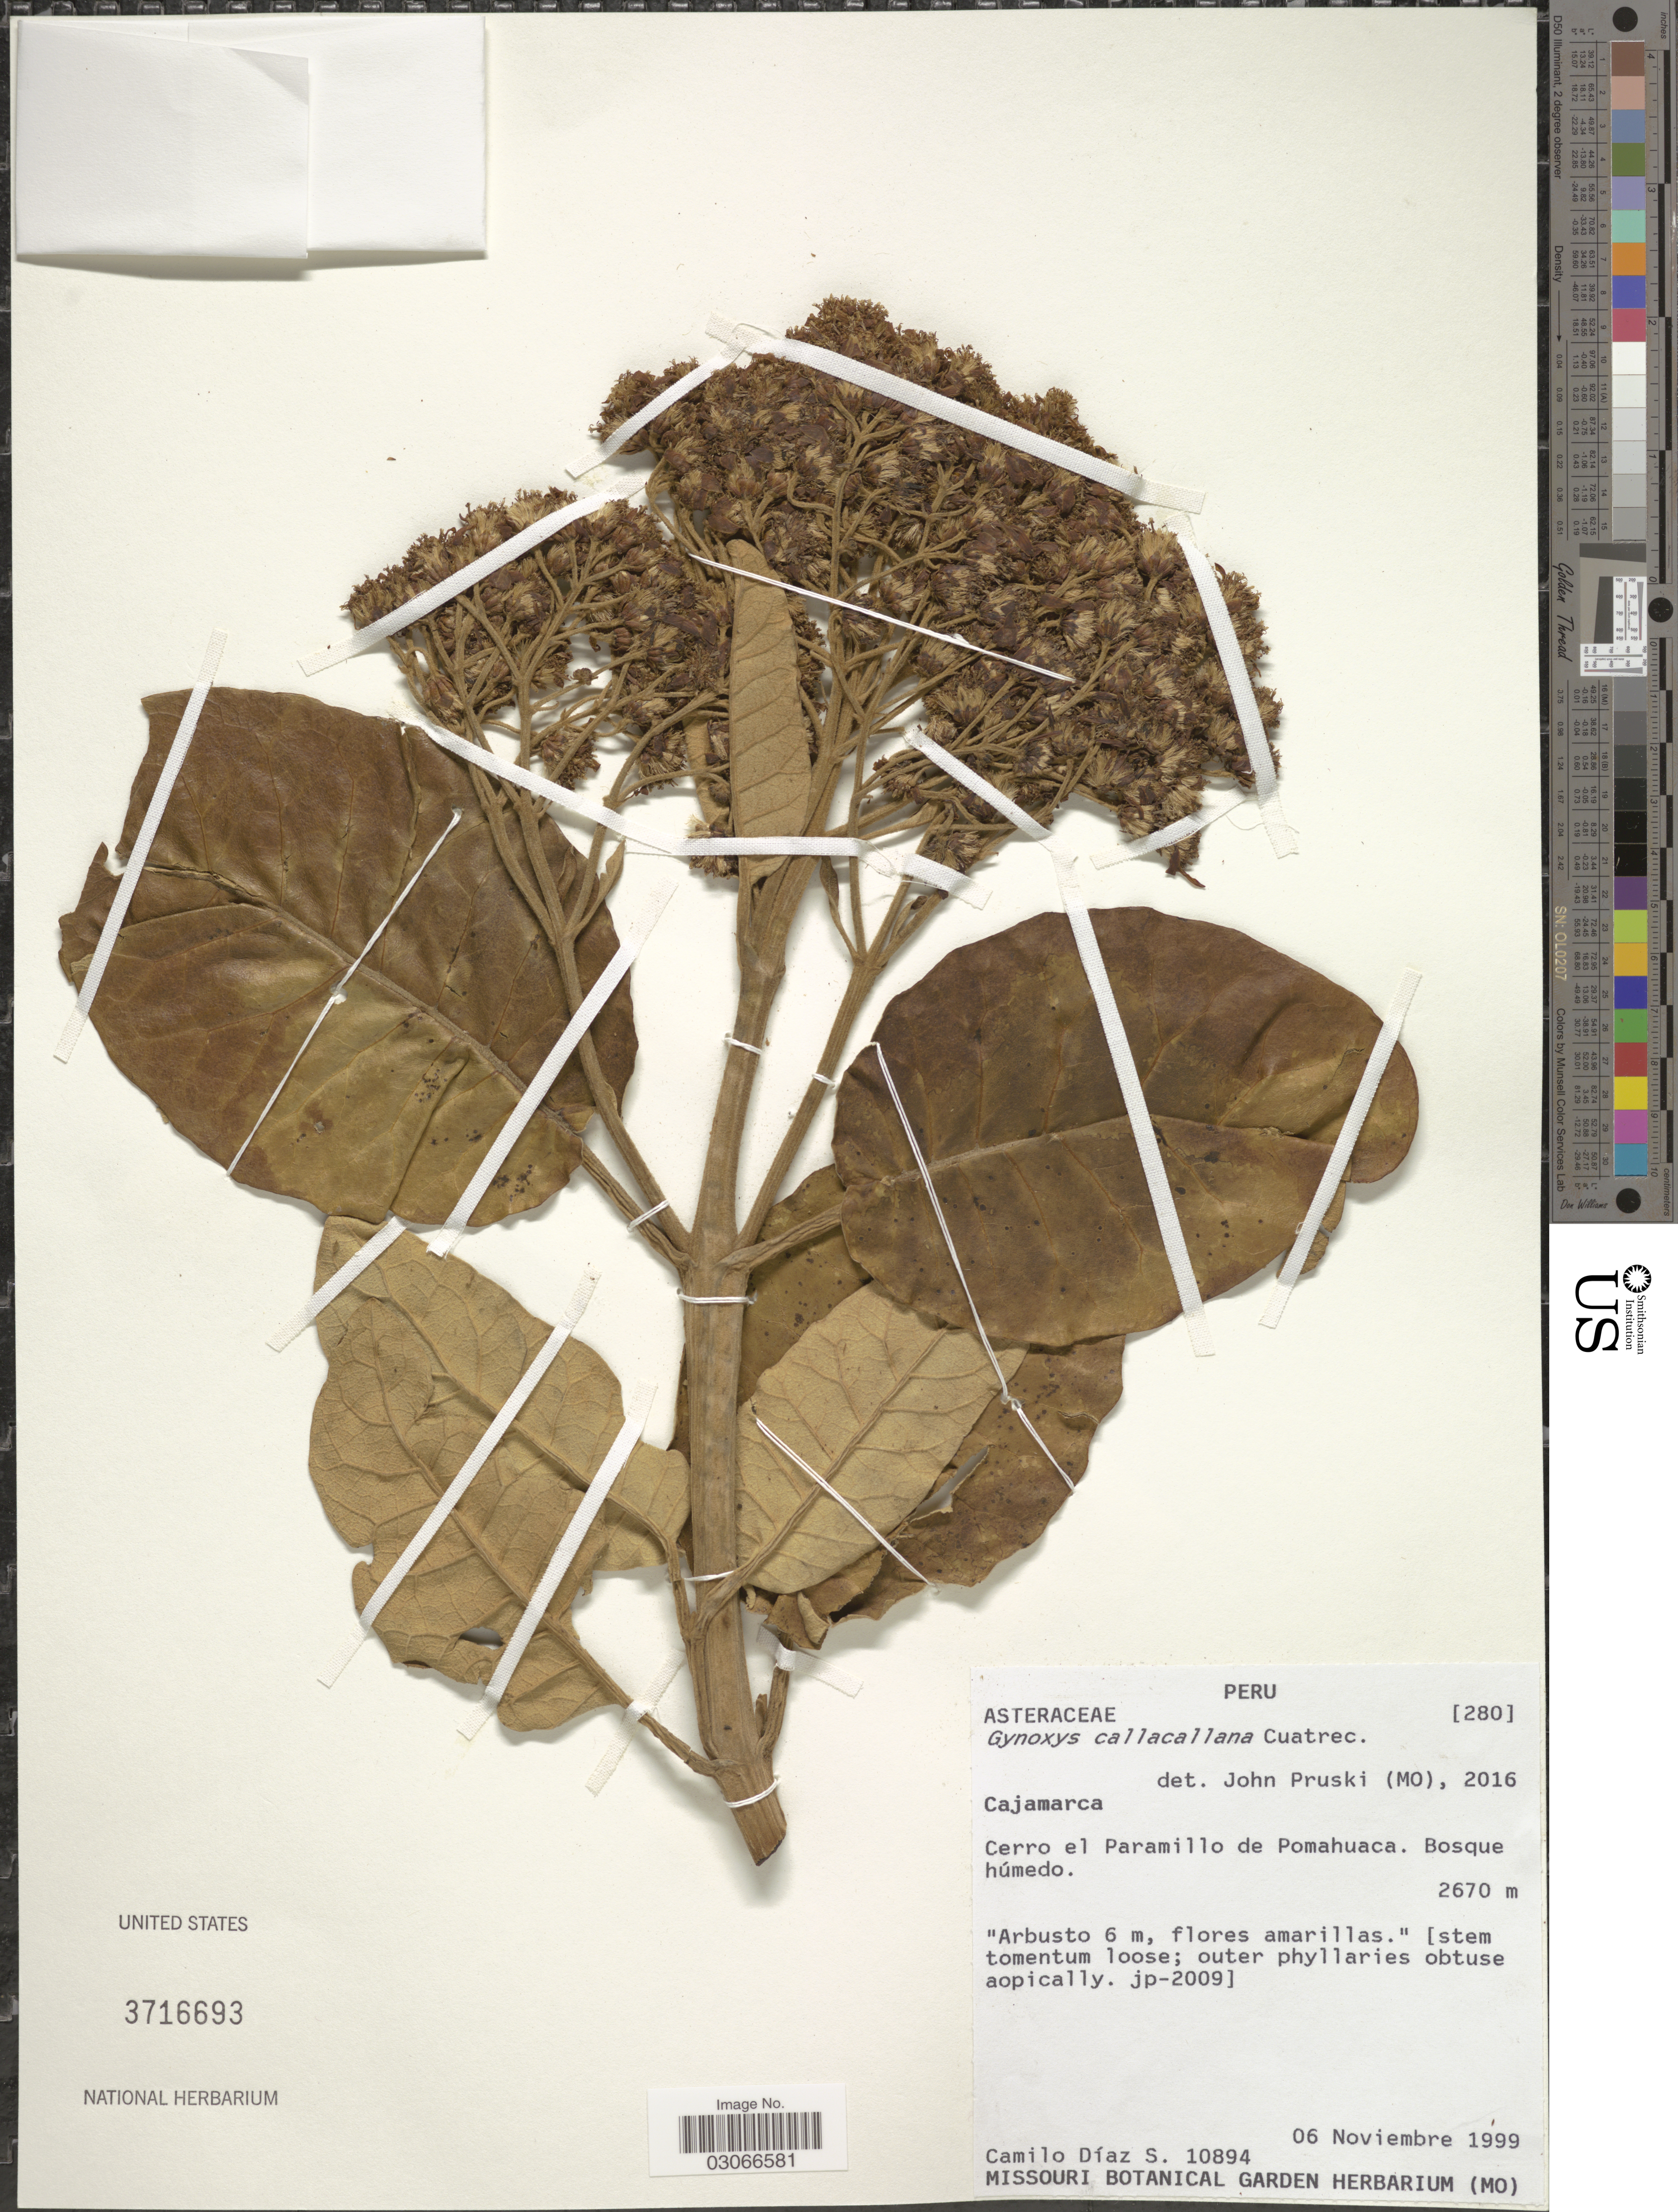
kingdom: Plantae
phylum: Tracheophyta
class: Magnoliopsida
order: Asterales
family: Asteraceae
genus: Gynoxys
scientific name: Gynoxys callacallana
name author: Cuatrec.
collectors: C. Díaz S.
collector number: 10894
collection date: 1999-11-06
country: Peru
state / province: Cajamarca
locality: Cerro el Paramillo de Pomauaca. Bosque húmedo.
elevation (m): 2670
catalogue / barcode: US 3716693